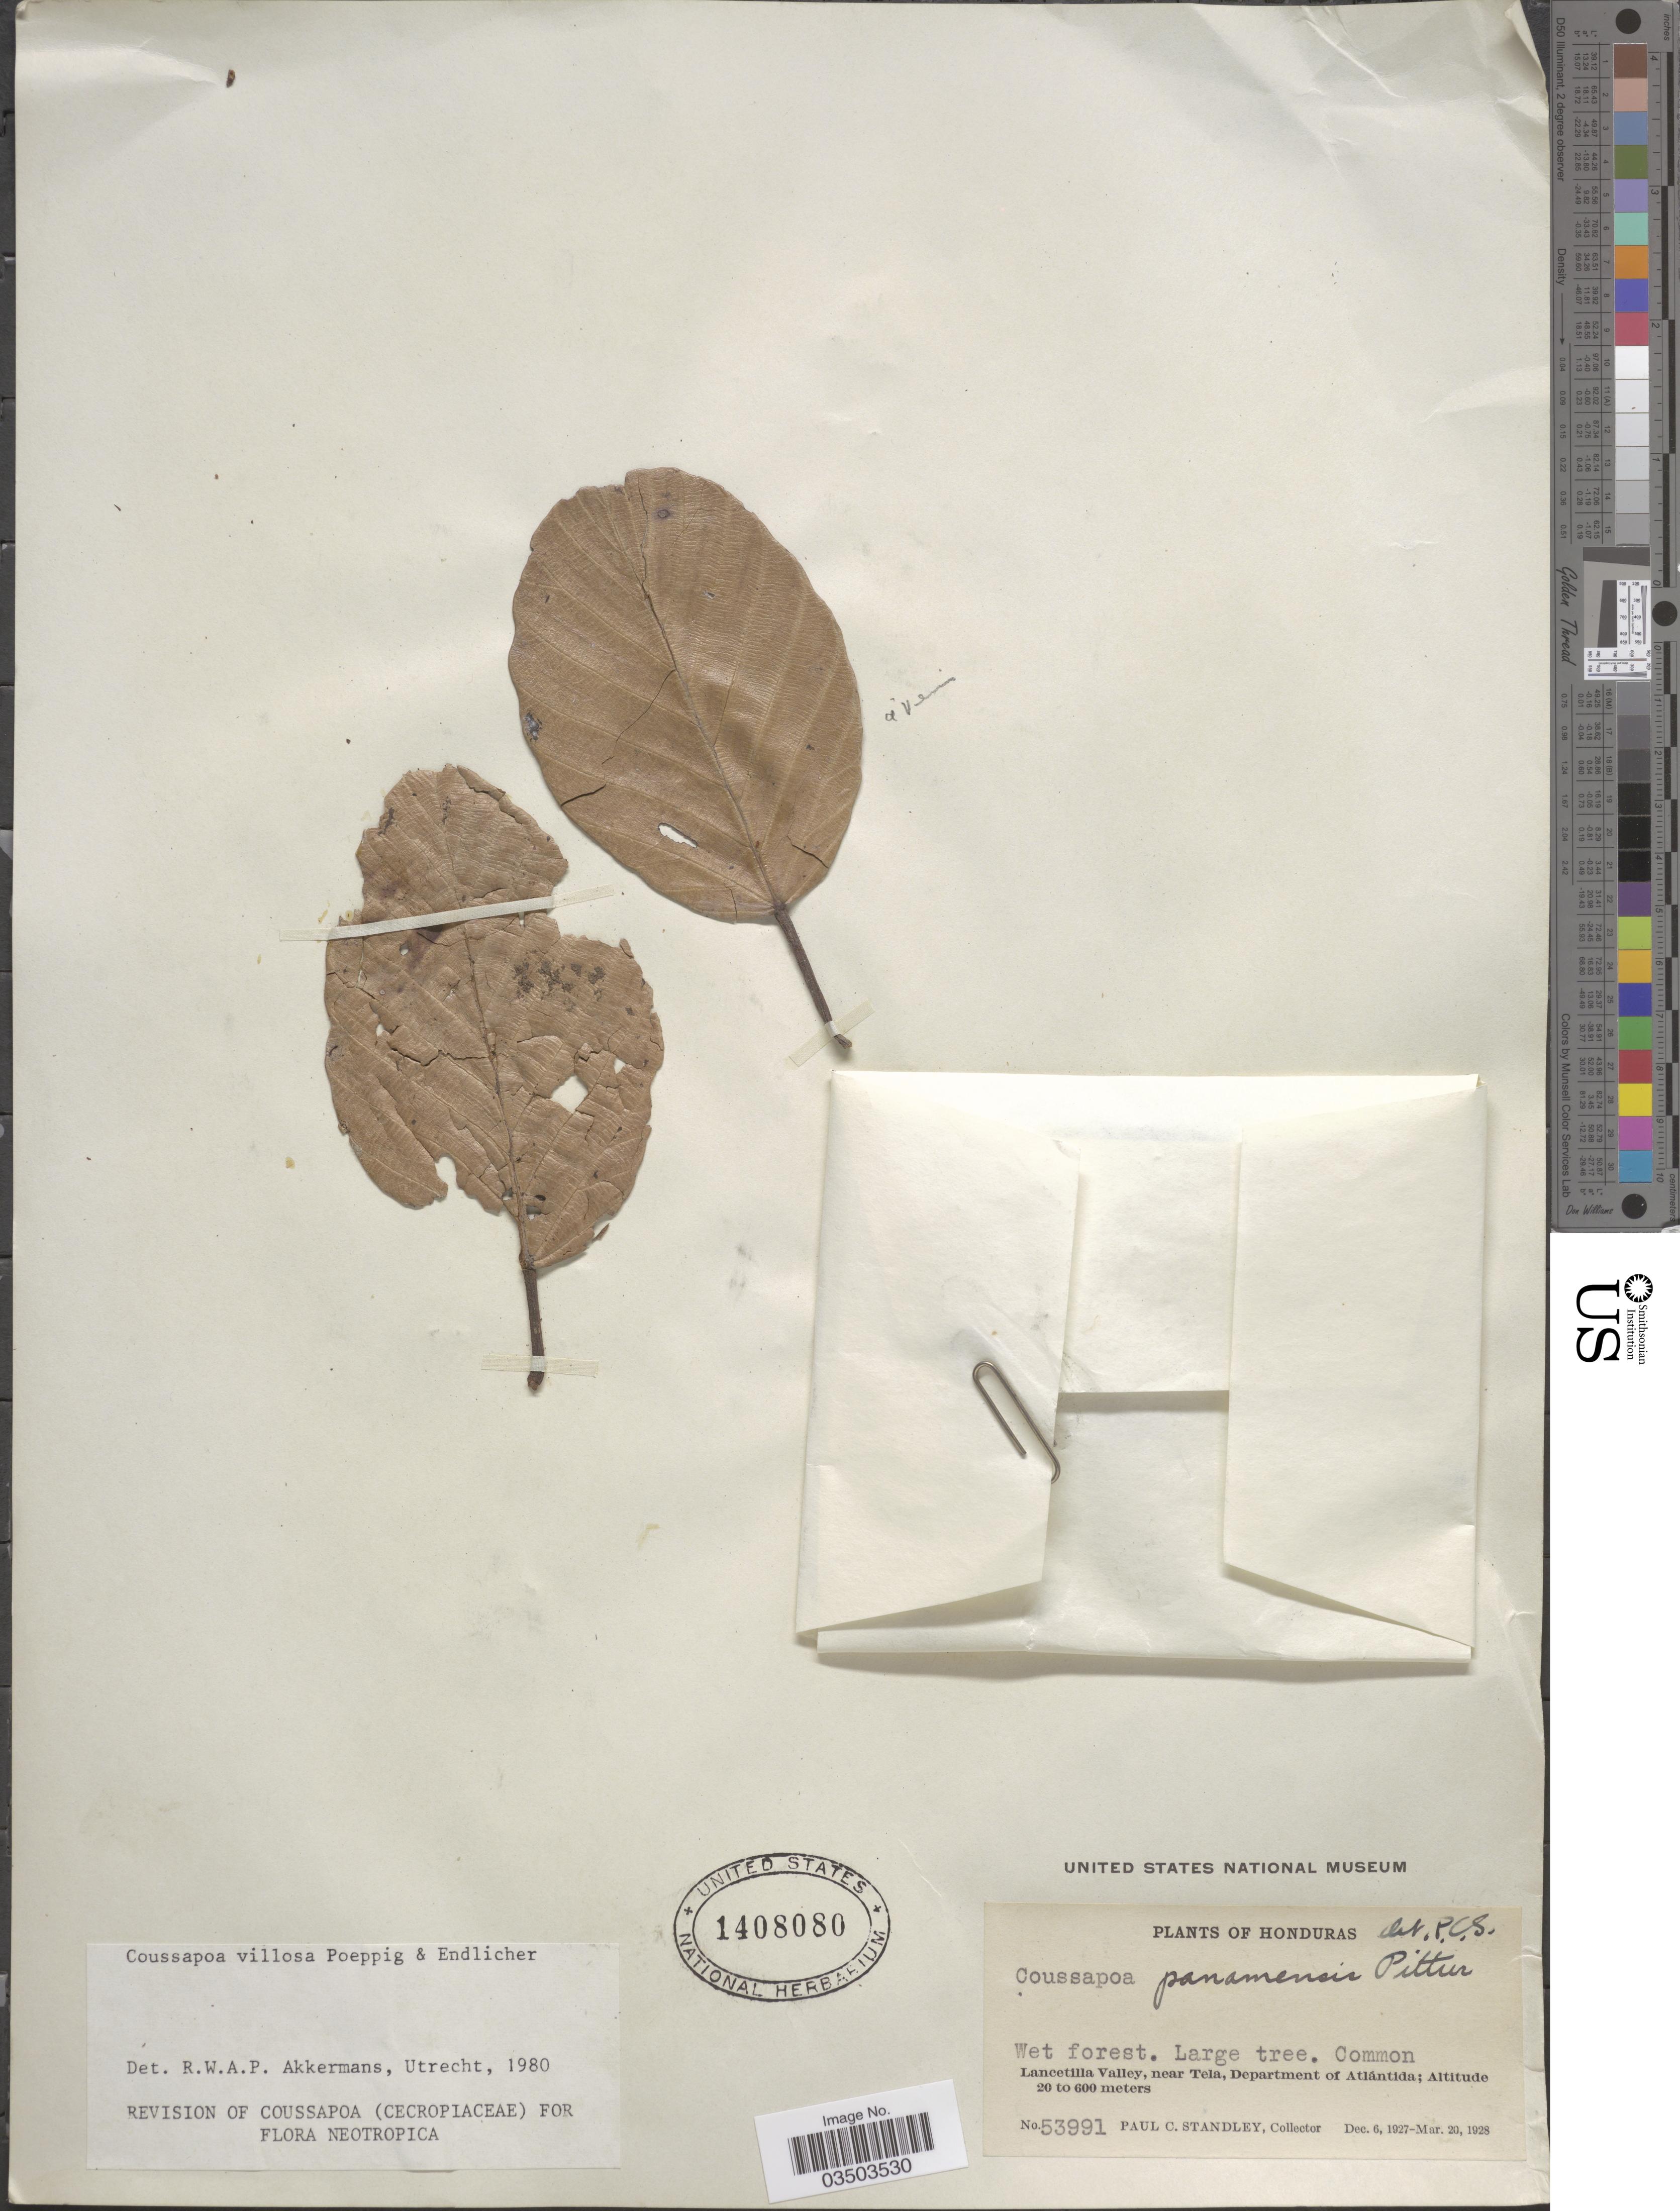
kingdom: Plantae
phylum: Tracheophyta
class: Magnoliopsida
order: Rosales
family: Urticaceae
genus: Coussapoa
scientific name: Coussapoa villosa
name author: Poepp. & Endl.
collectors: P. C. Standley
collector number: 53991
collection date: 1927-12-06/1928-03-20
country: Honduras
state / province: Atlantida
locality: Lancetilla Valley, near Tela, Department of Atlántida.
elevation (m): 20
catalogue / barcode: US 1408080